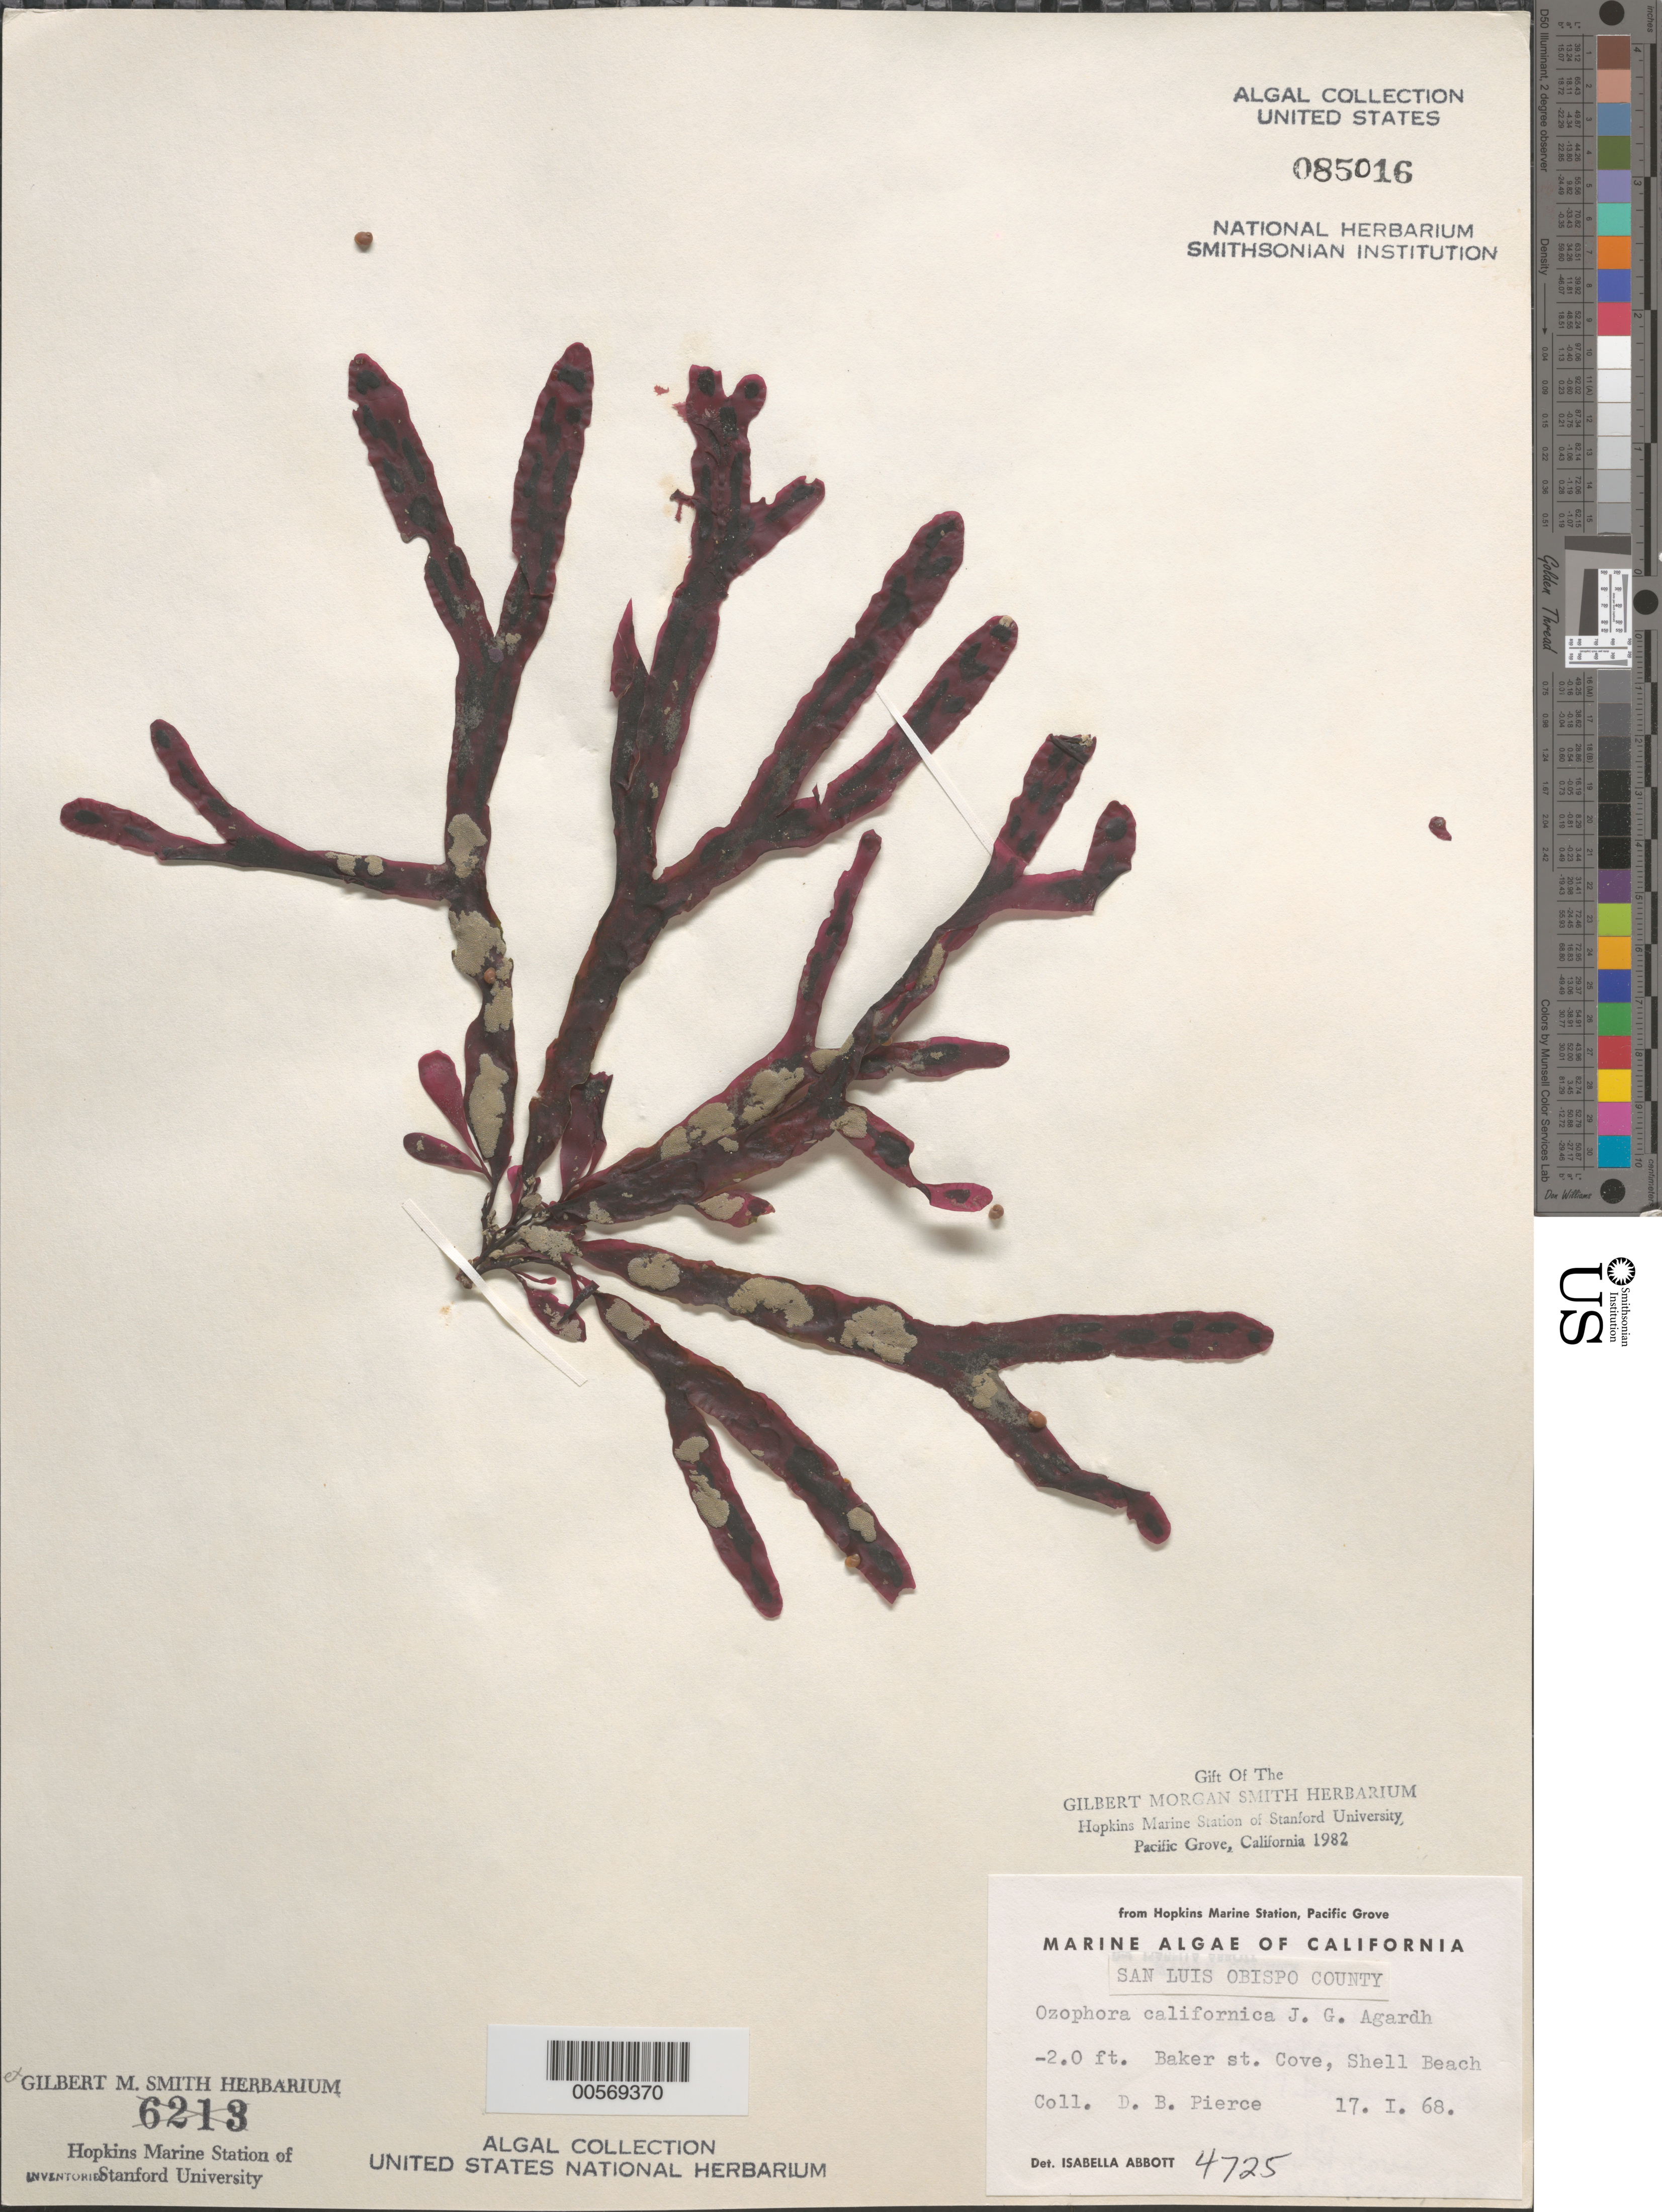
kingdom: Plantae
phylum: Rhodophyta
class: Florideophyceae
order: Gigartinales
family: Phyllophoraceae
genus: Ozophora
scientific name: Ozophora clevelandii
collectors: D. Pierce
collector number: IAA 4725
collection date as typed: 17 Jan 1968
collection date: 1968-01-17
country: United States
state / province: California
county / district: San Luis Obispo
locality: Baker Street Cove, Shell Beach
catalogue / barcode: US 85016